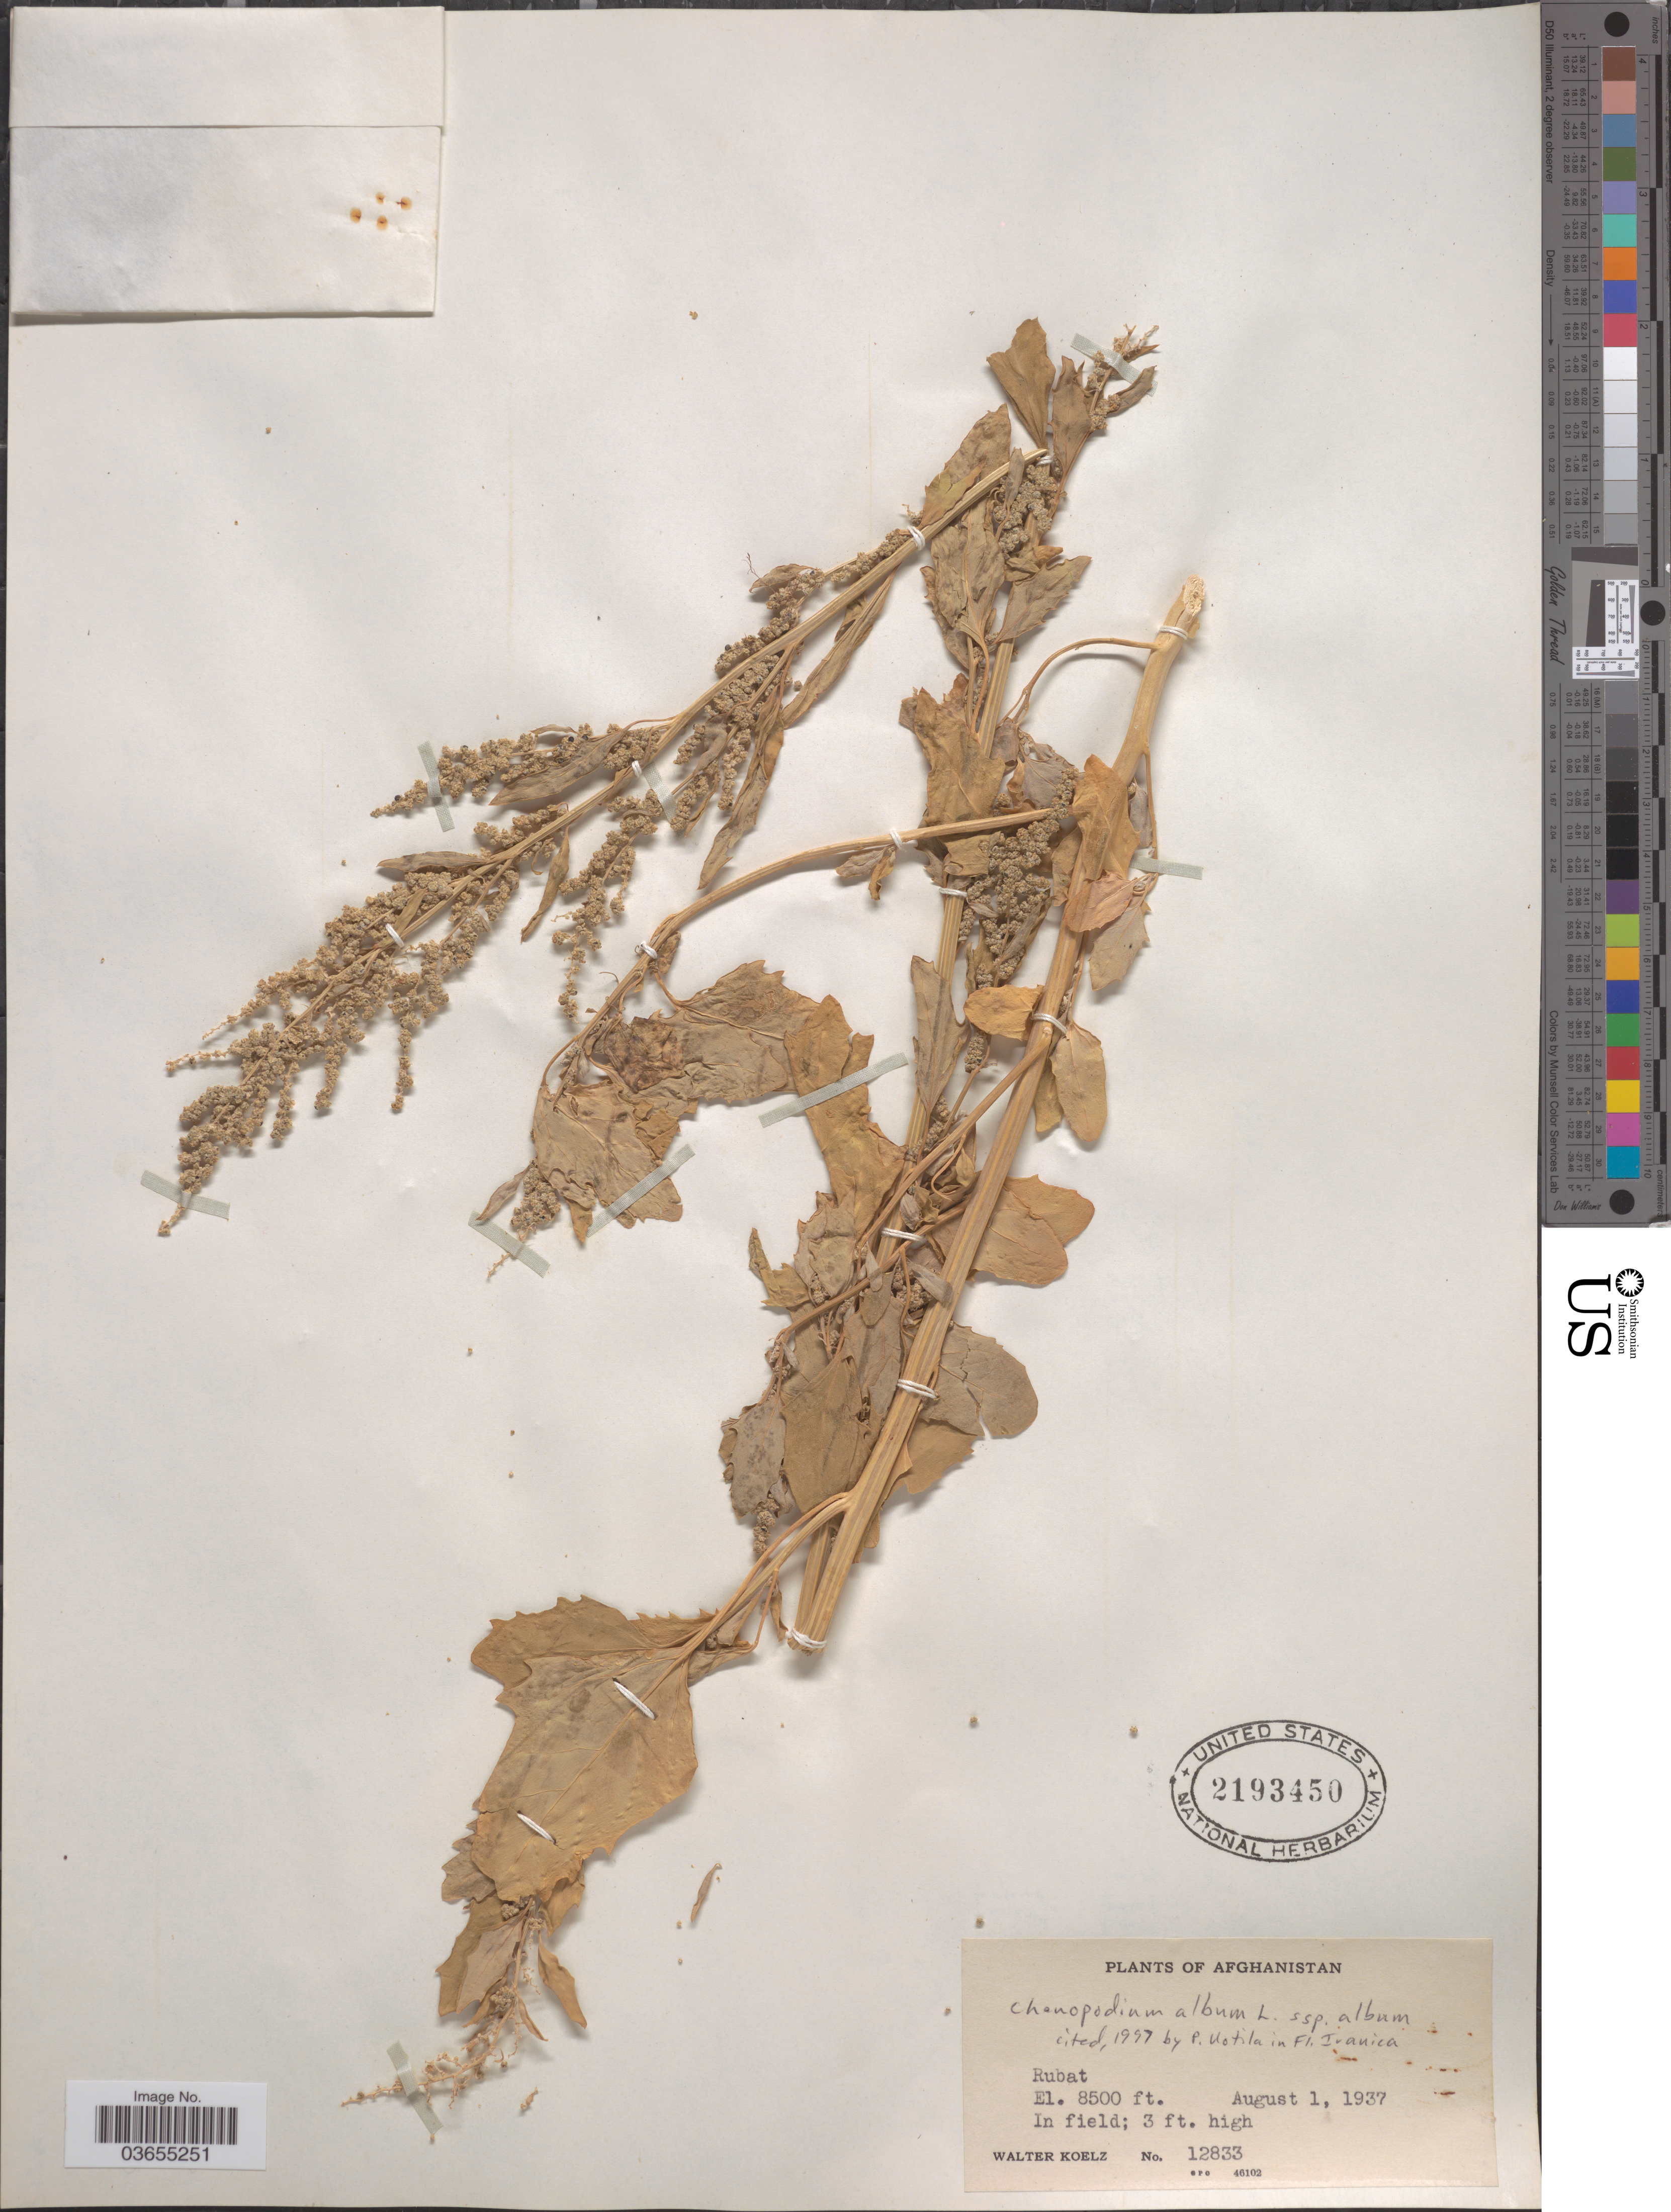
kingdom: Plantae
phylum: Tracheophyta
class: Magnoliopsida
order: Caryophyllales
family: Amaranthaceae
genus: Chenopodium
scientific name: Chenopodium album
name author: L.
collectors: W. N. Koelz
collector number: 12833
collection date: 1937-08-01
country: Afghanistan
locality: Rubat.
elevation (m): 2591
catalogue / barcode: US 2193450